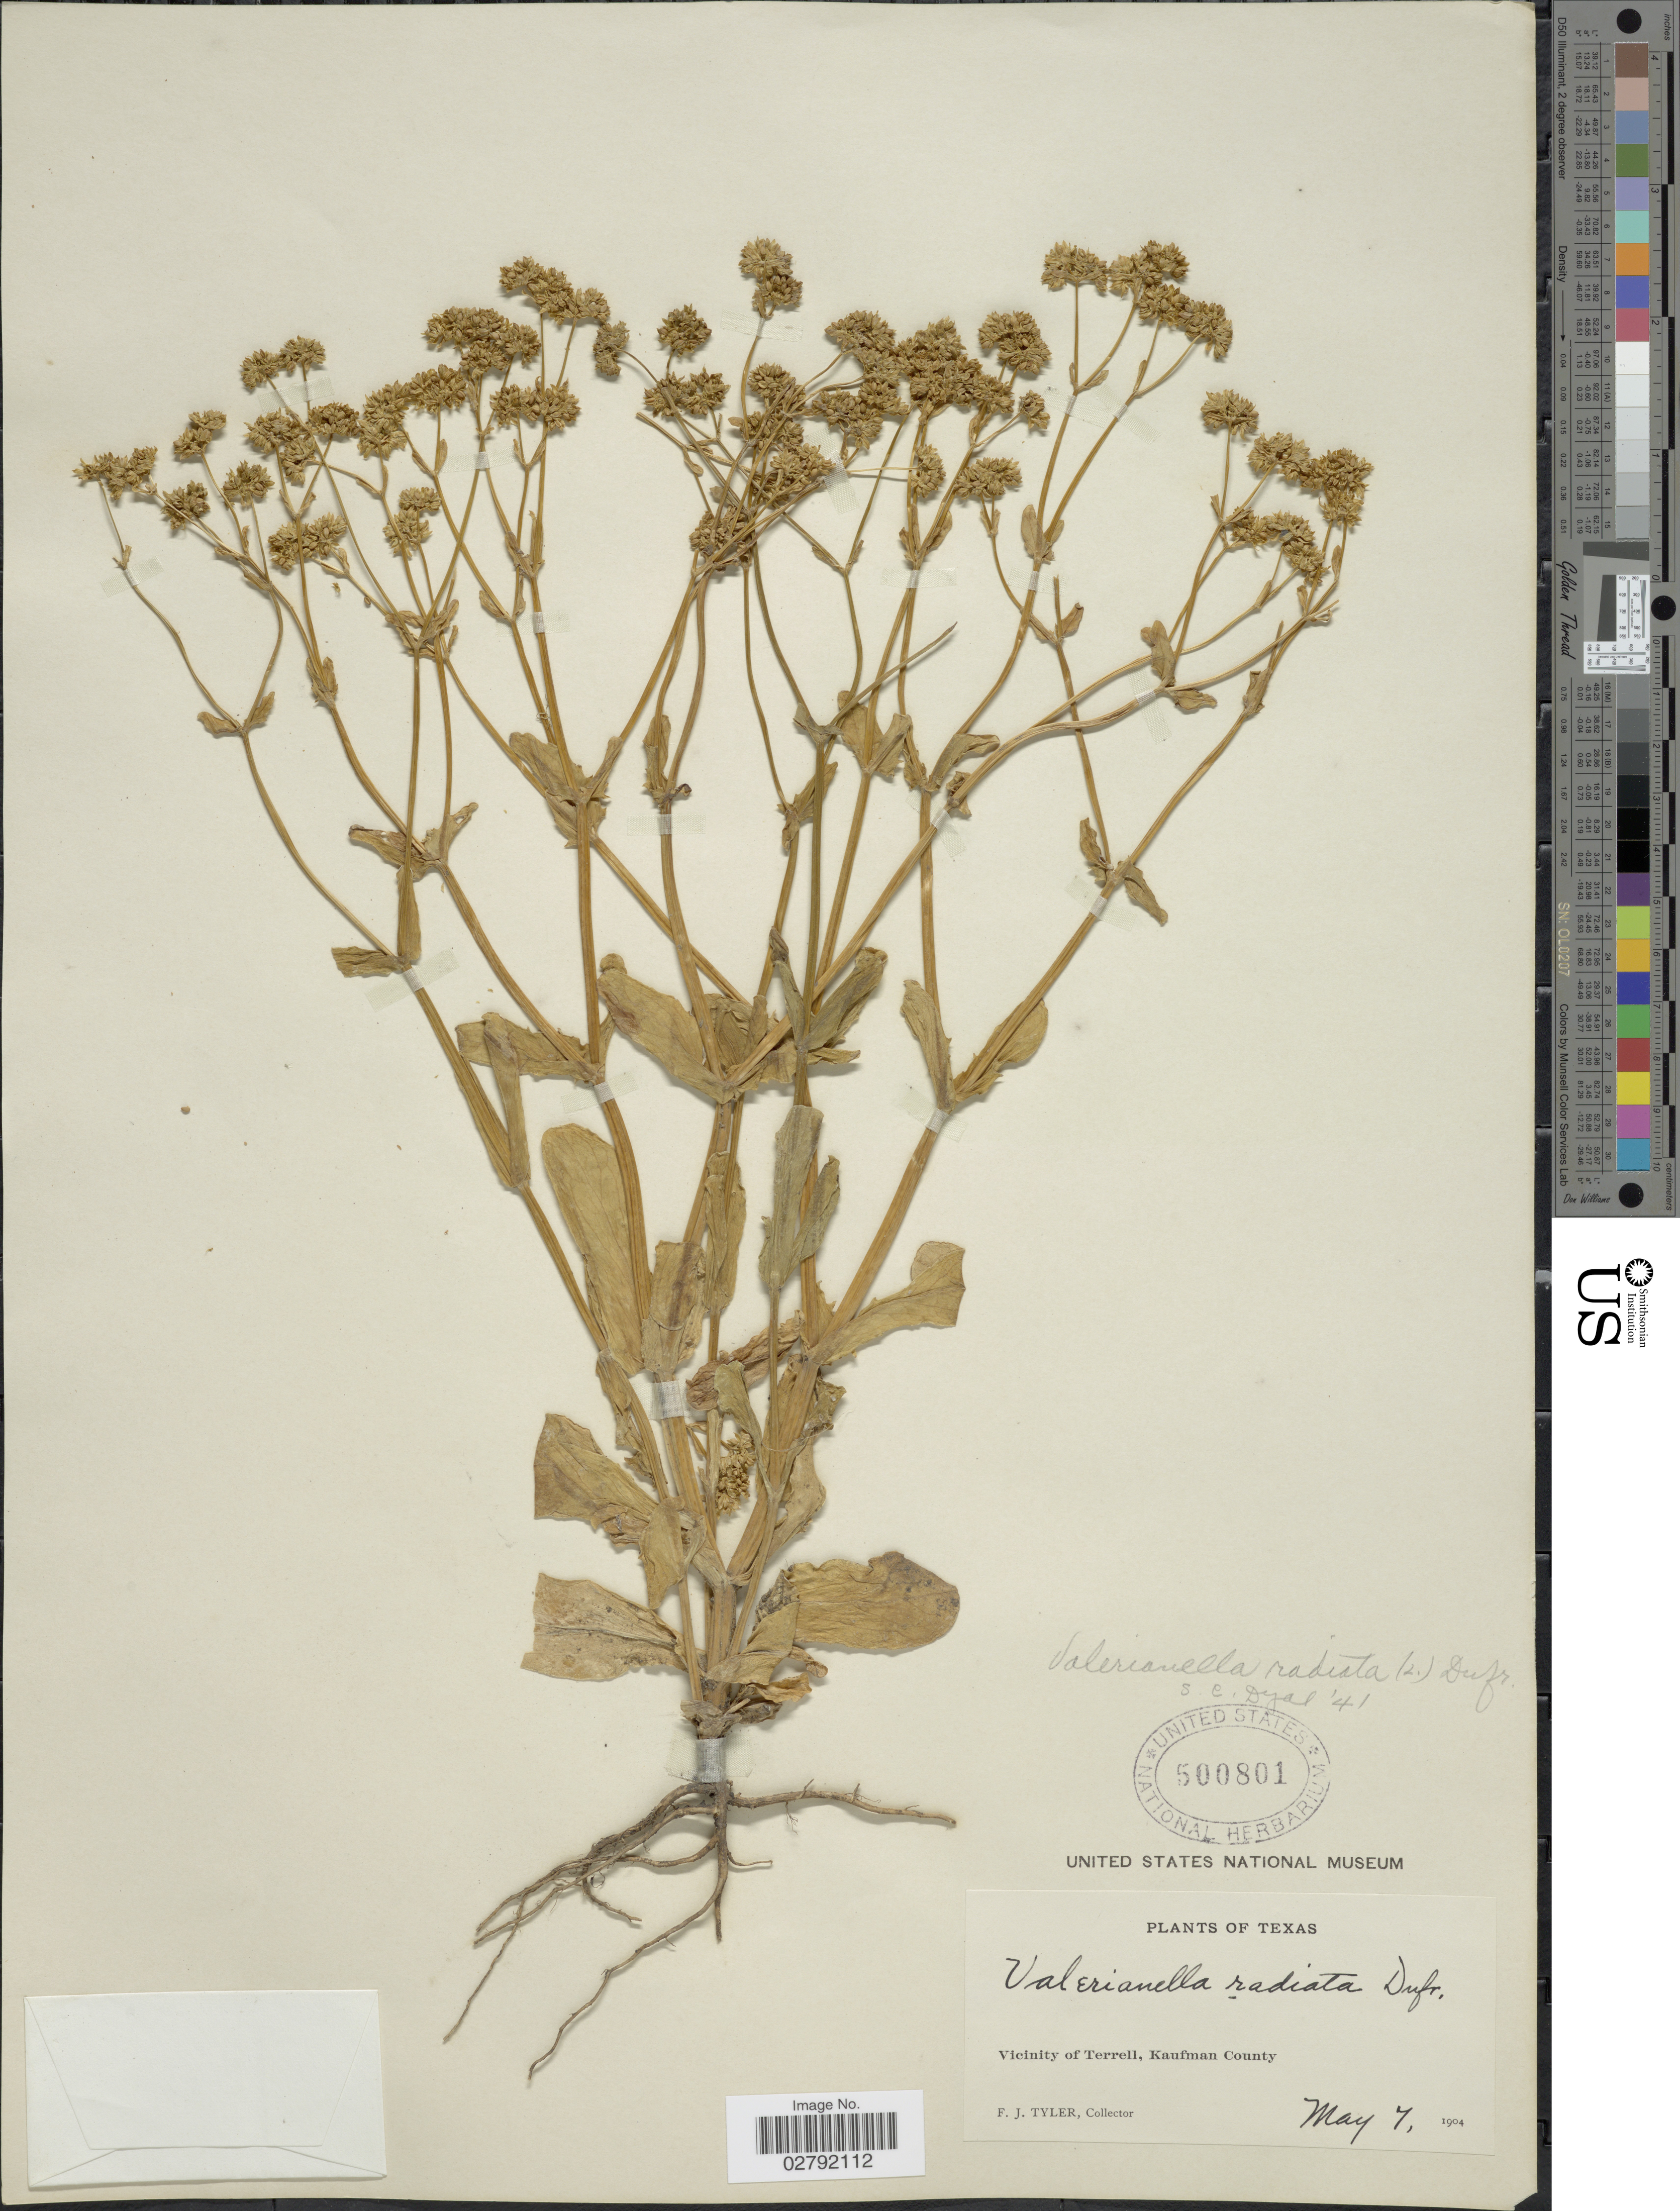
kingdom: Plantae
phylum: Tracheophyta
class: Magnoliopsida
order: Dipsacales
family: Caprifoliaceae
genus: Valerianella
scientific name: Valerianella radiata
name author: (L.) Dufr.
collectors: F. Tyler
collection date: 1904-05-07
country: United States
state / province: Texas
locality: Vicinity of Terrell, Kaufman County.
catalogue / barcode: US 500801